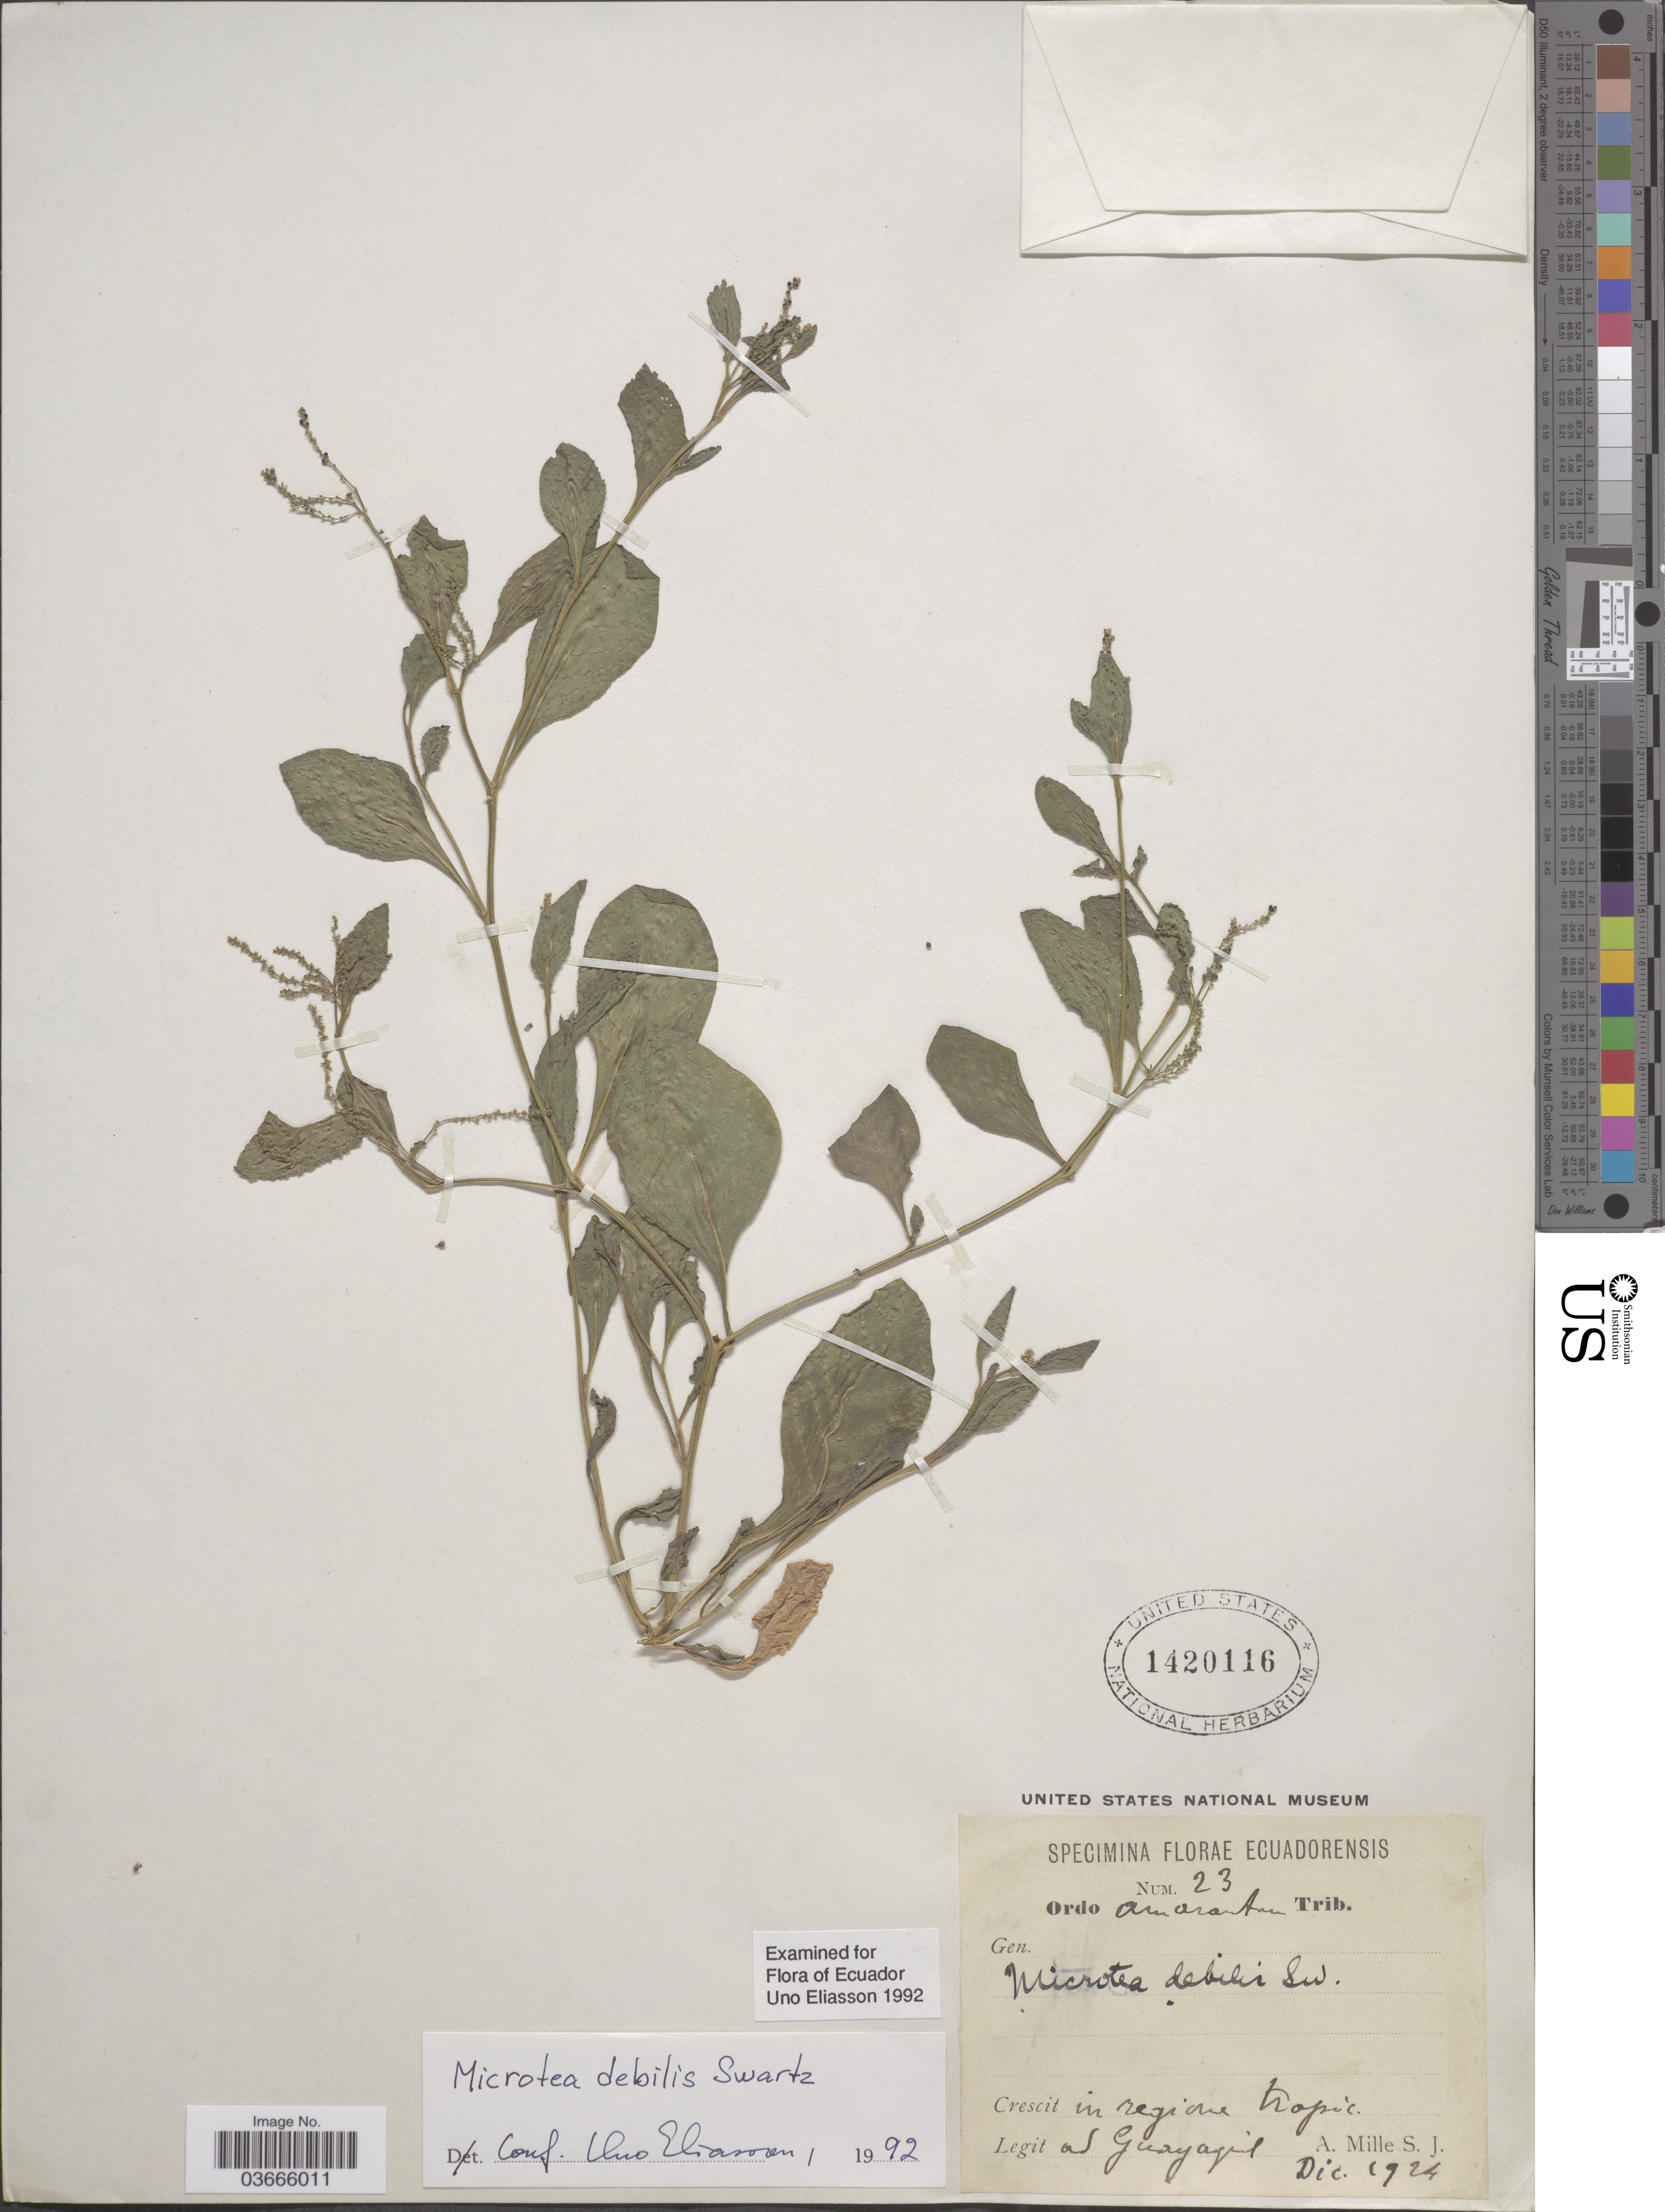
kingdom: Plantae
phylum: Tracheophyta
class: Magnoliopsida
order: Caryophyllales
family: Microteaceae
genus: Microtea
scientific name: Microtea debilis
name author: Sw.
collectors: A. Mille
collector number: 23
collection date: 1924-12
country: Ecuador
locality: Ad Guayaquil.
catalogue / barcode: US 1420116